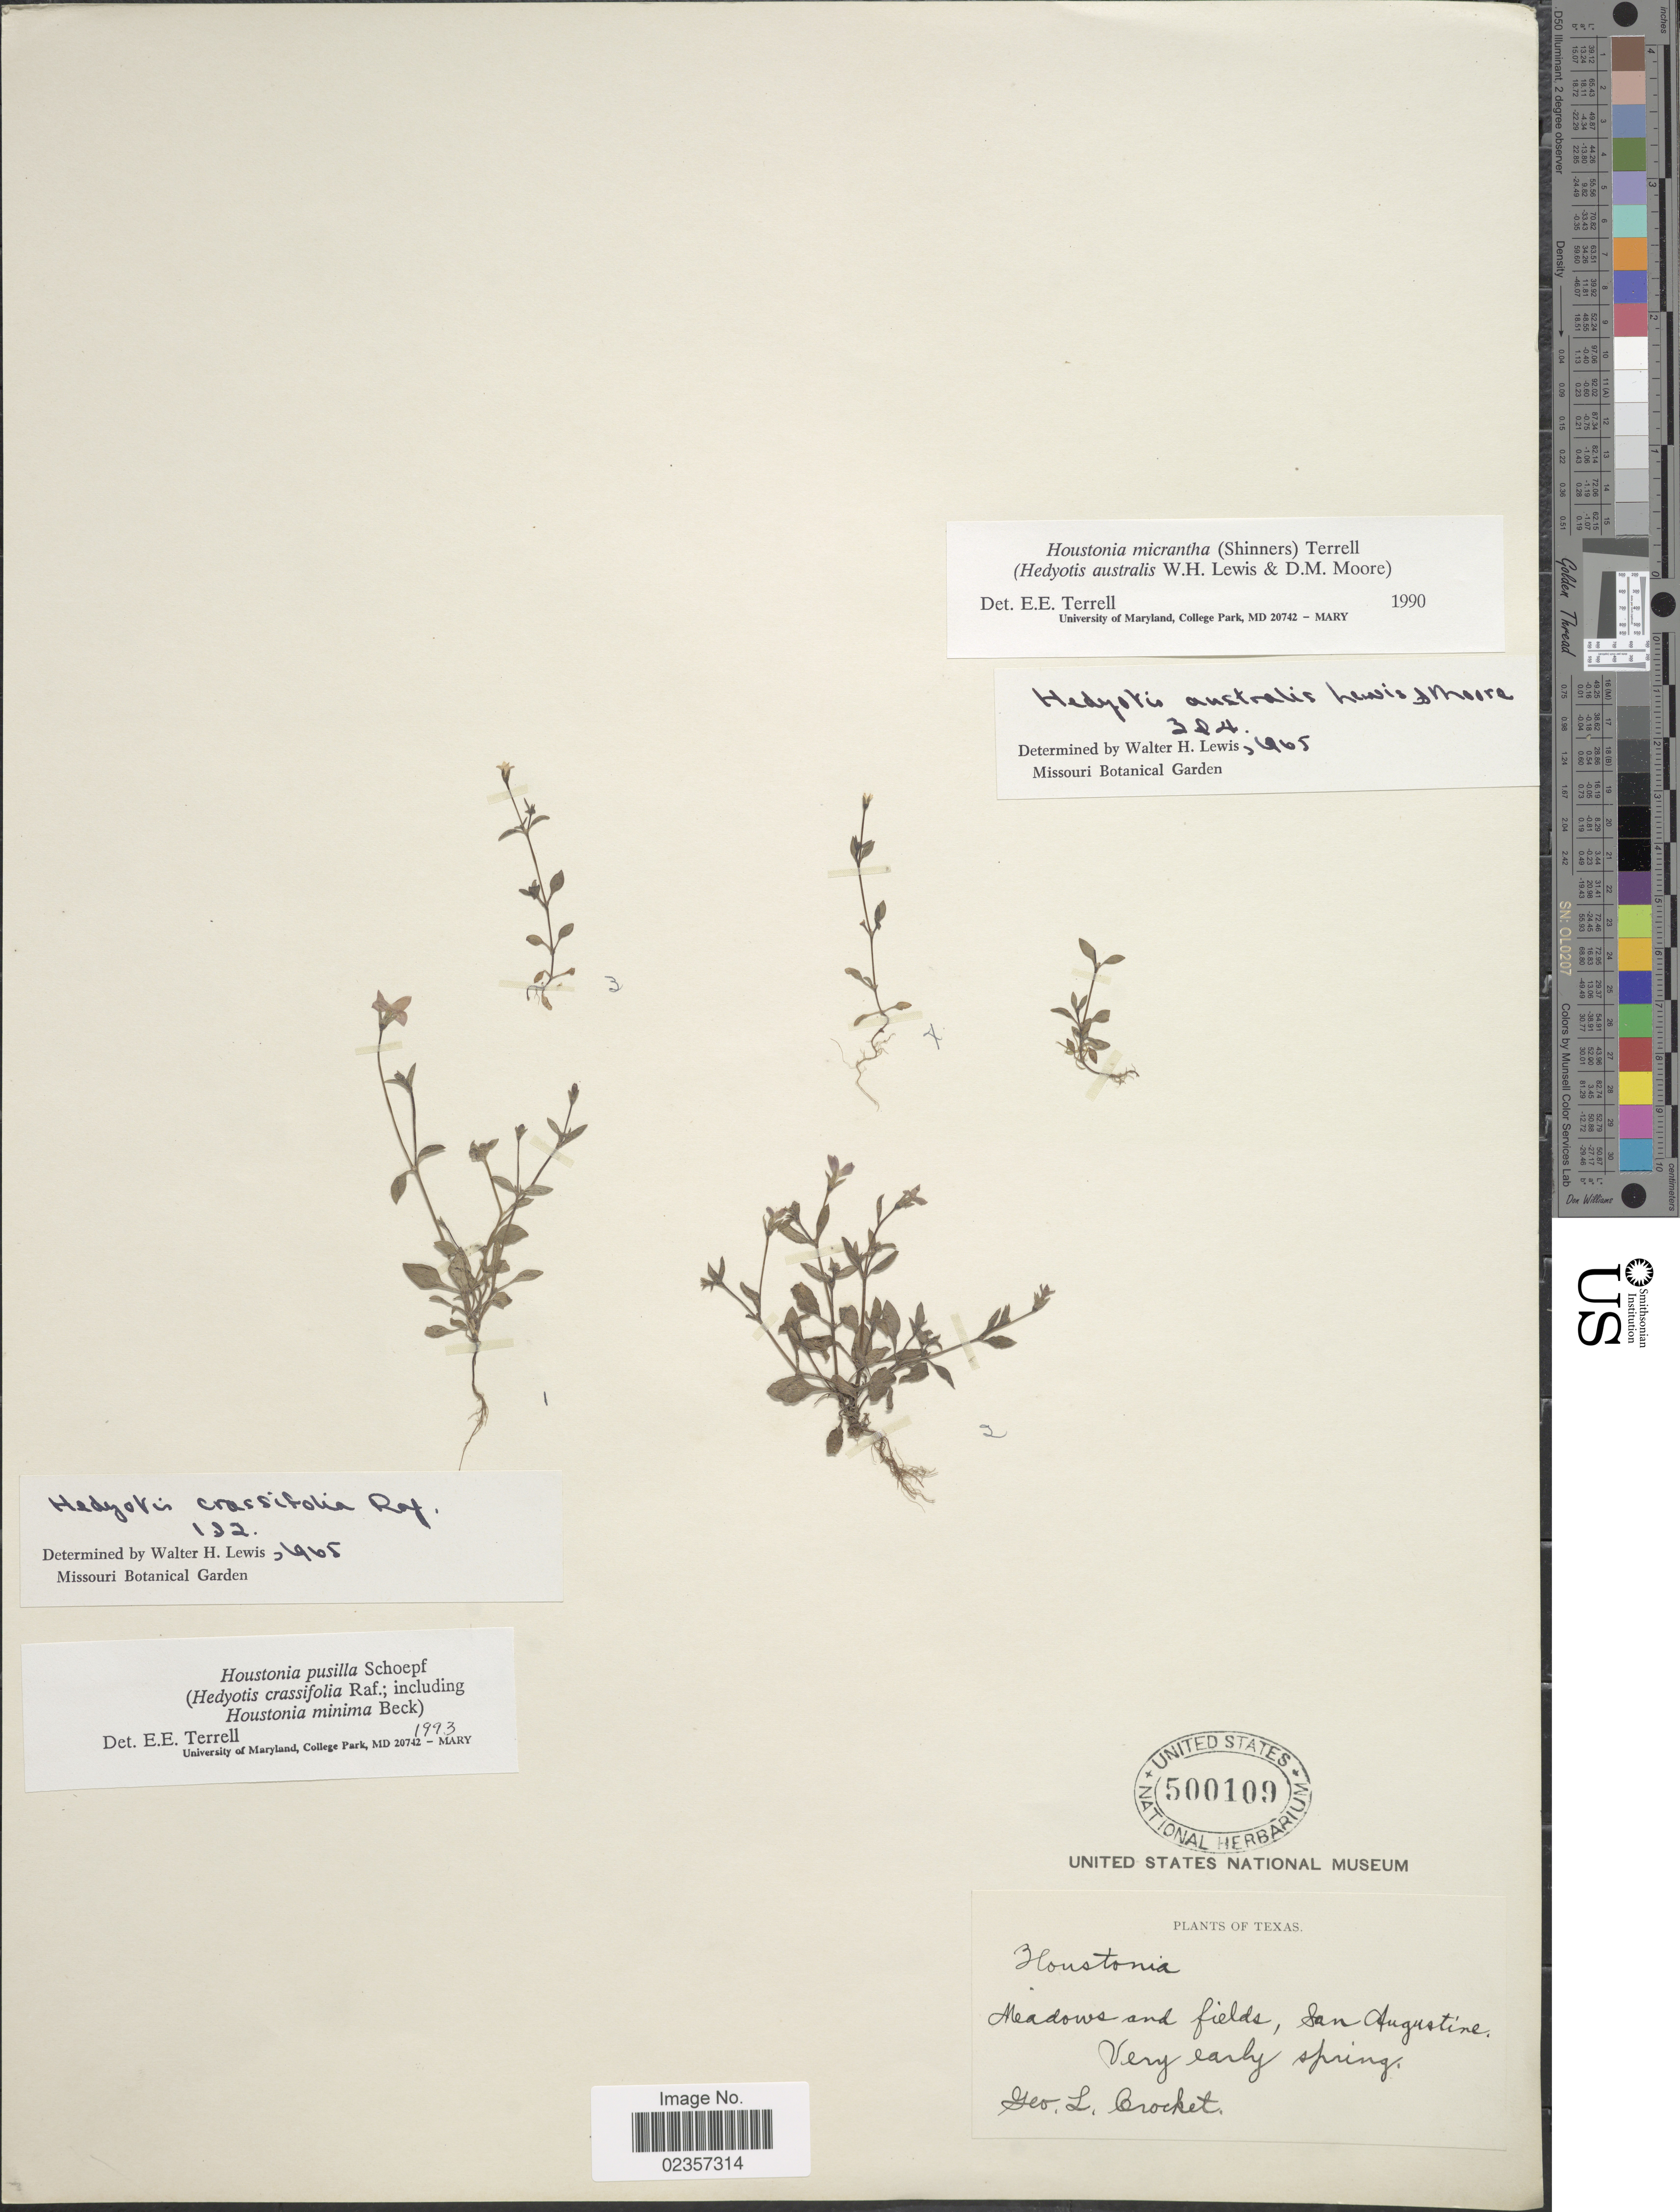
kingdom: Plantae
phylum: Tracheophyta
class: Magnoliopsida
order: Gentianales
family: Rubiaceae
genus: Houstonia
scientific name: Houstonia micrantha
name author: (Shinners) Terrell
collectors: G. Crocket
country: United States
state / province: Texas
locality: Meadows and fields, San Augustine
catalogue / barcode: US 500109